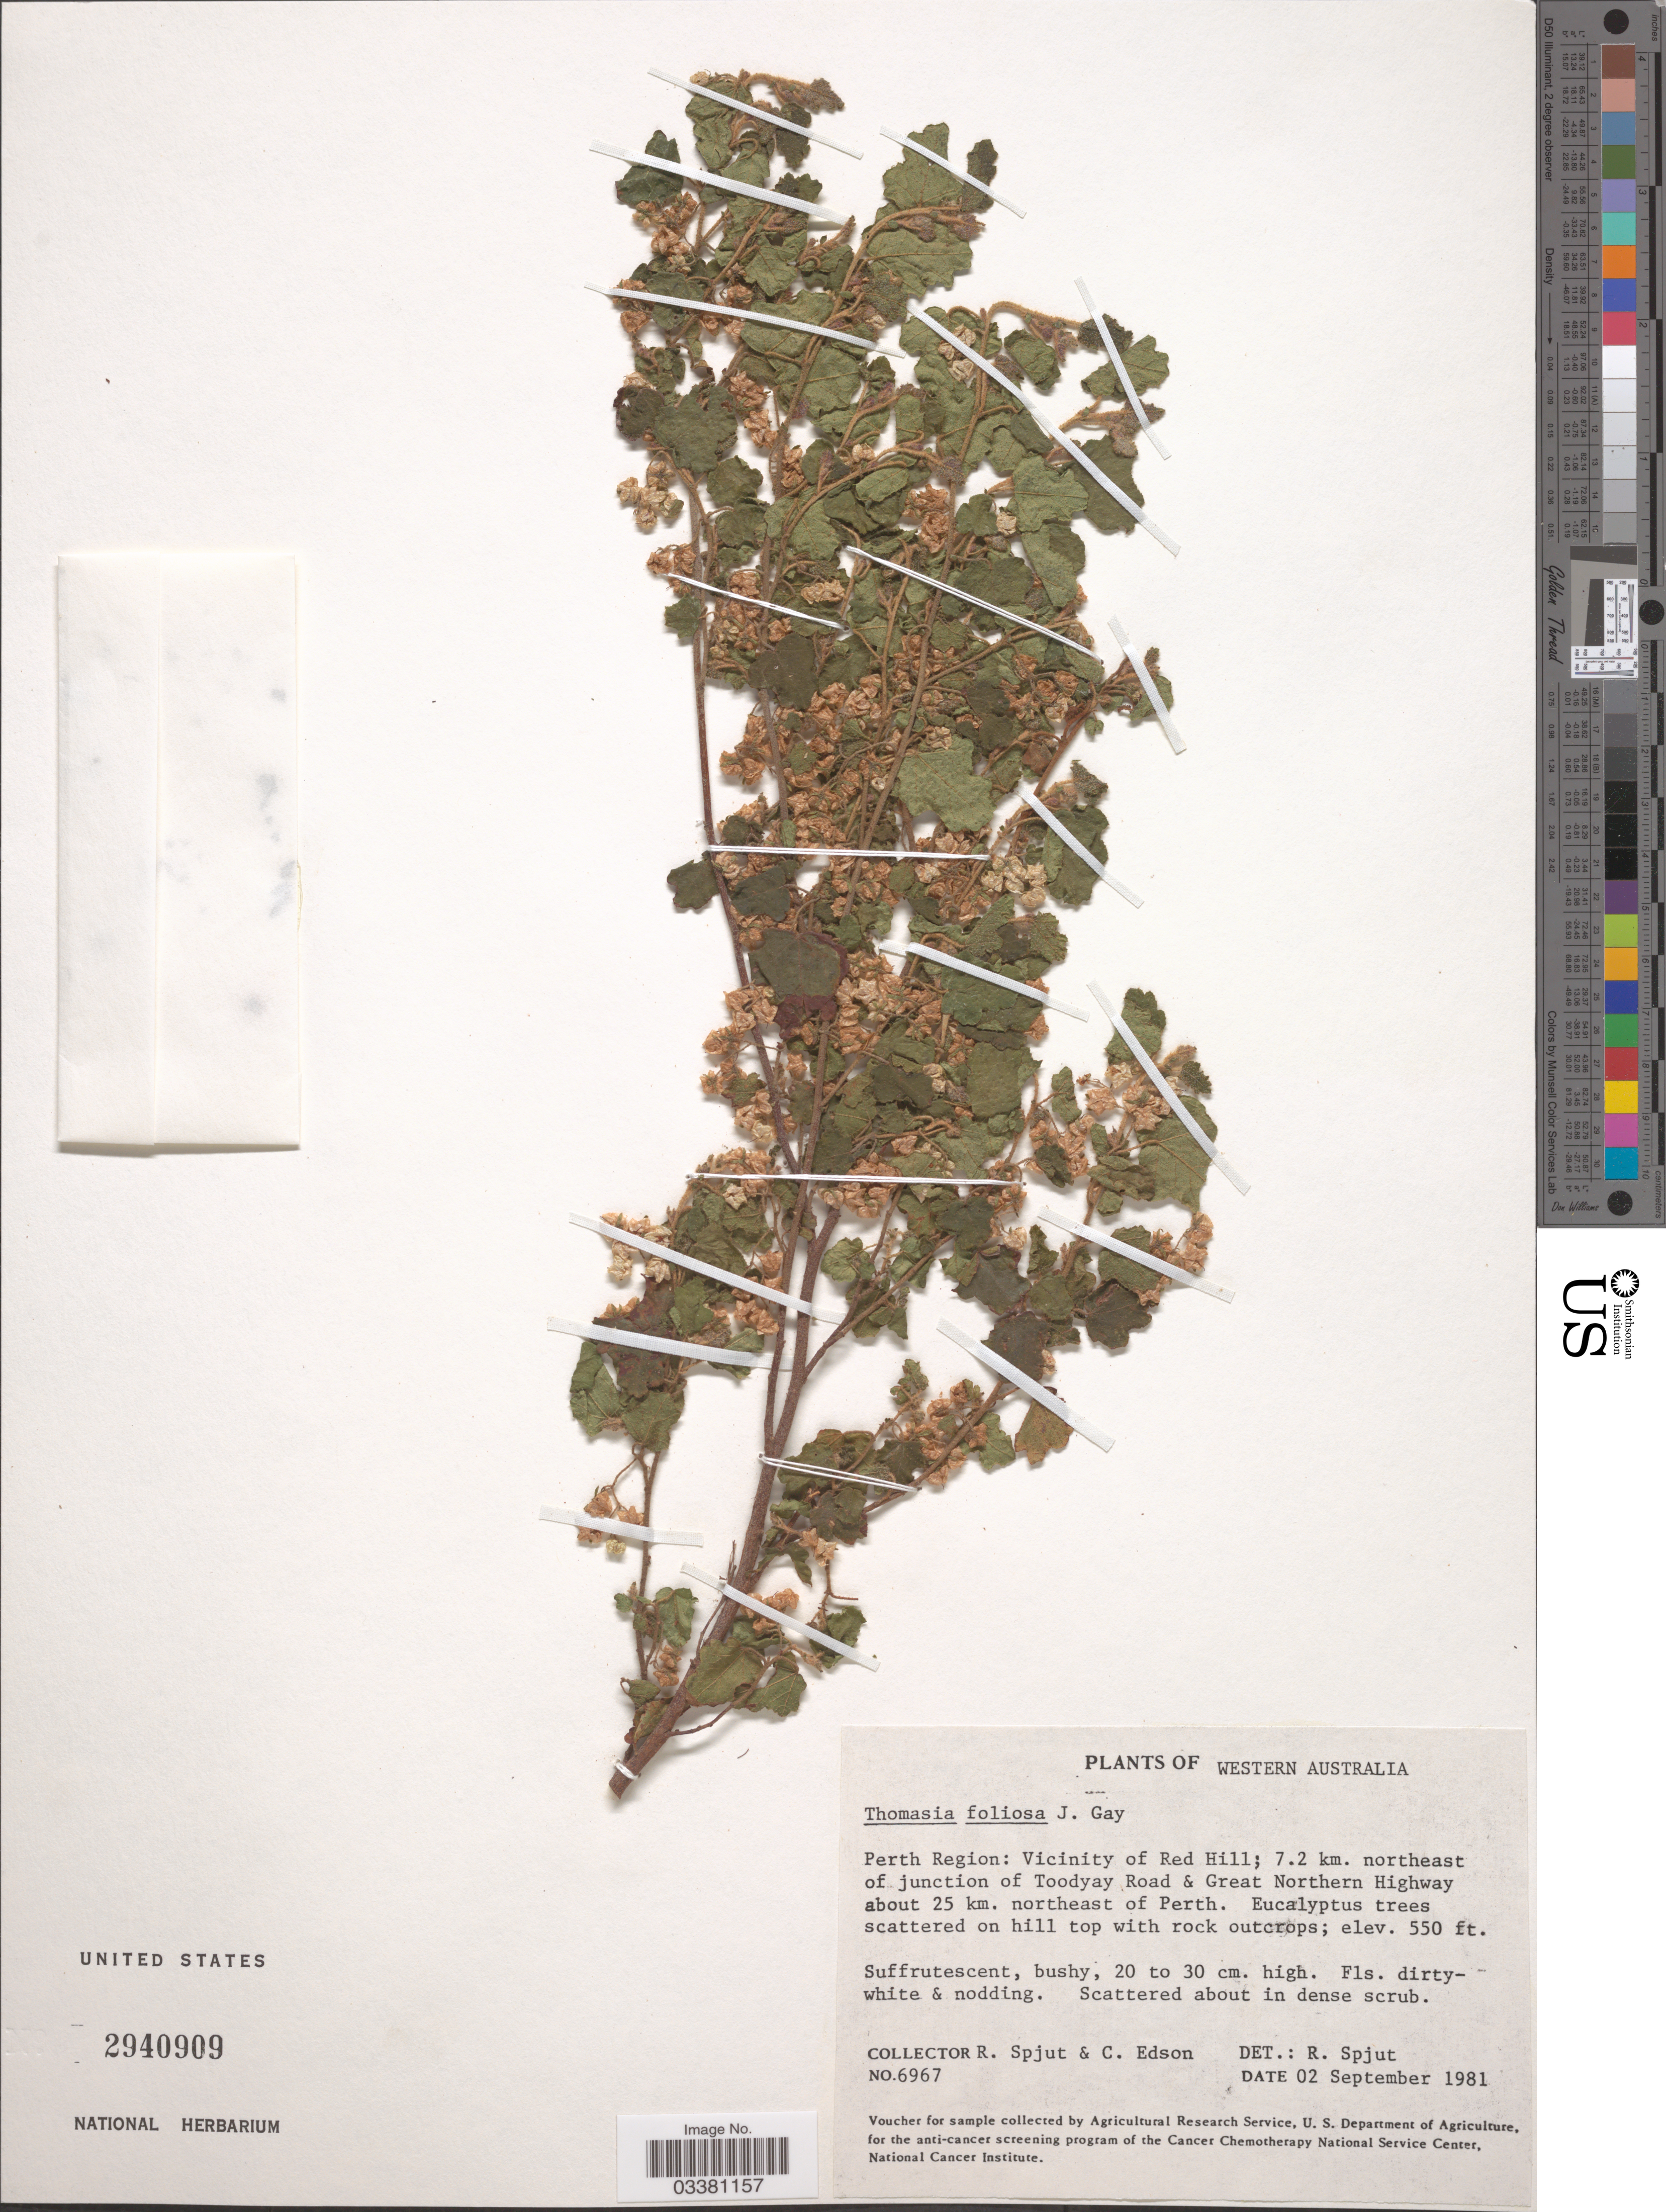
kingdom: Plantae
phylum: Tracheophyta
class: Magnoliopsida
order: Malvales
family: Malvaceae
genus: Thomasia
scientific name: Thomasia foliosa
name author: J. Gay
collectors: R. Spjut & C. Edson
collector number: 6967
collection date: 1981-09-02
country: Australia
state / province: Western Australia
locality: Perth Region: Vicinity of Red Hill; 7.2 km. northeast of junction of Toodyay Road & Great Northern Highway about 25 km. northeast of Perth.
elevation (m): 168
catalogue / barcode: US 2940909